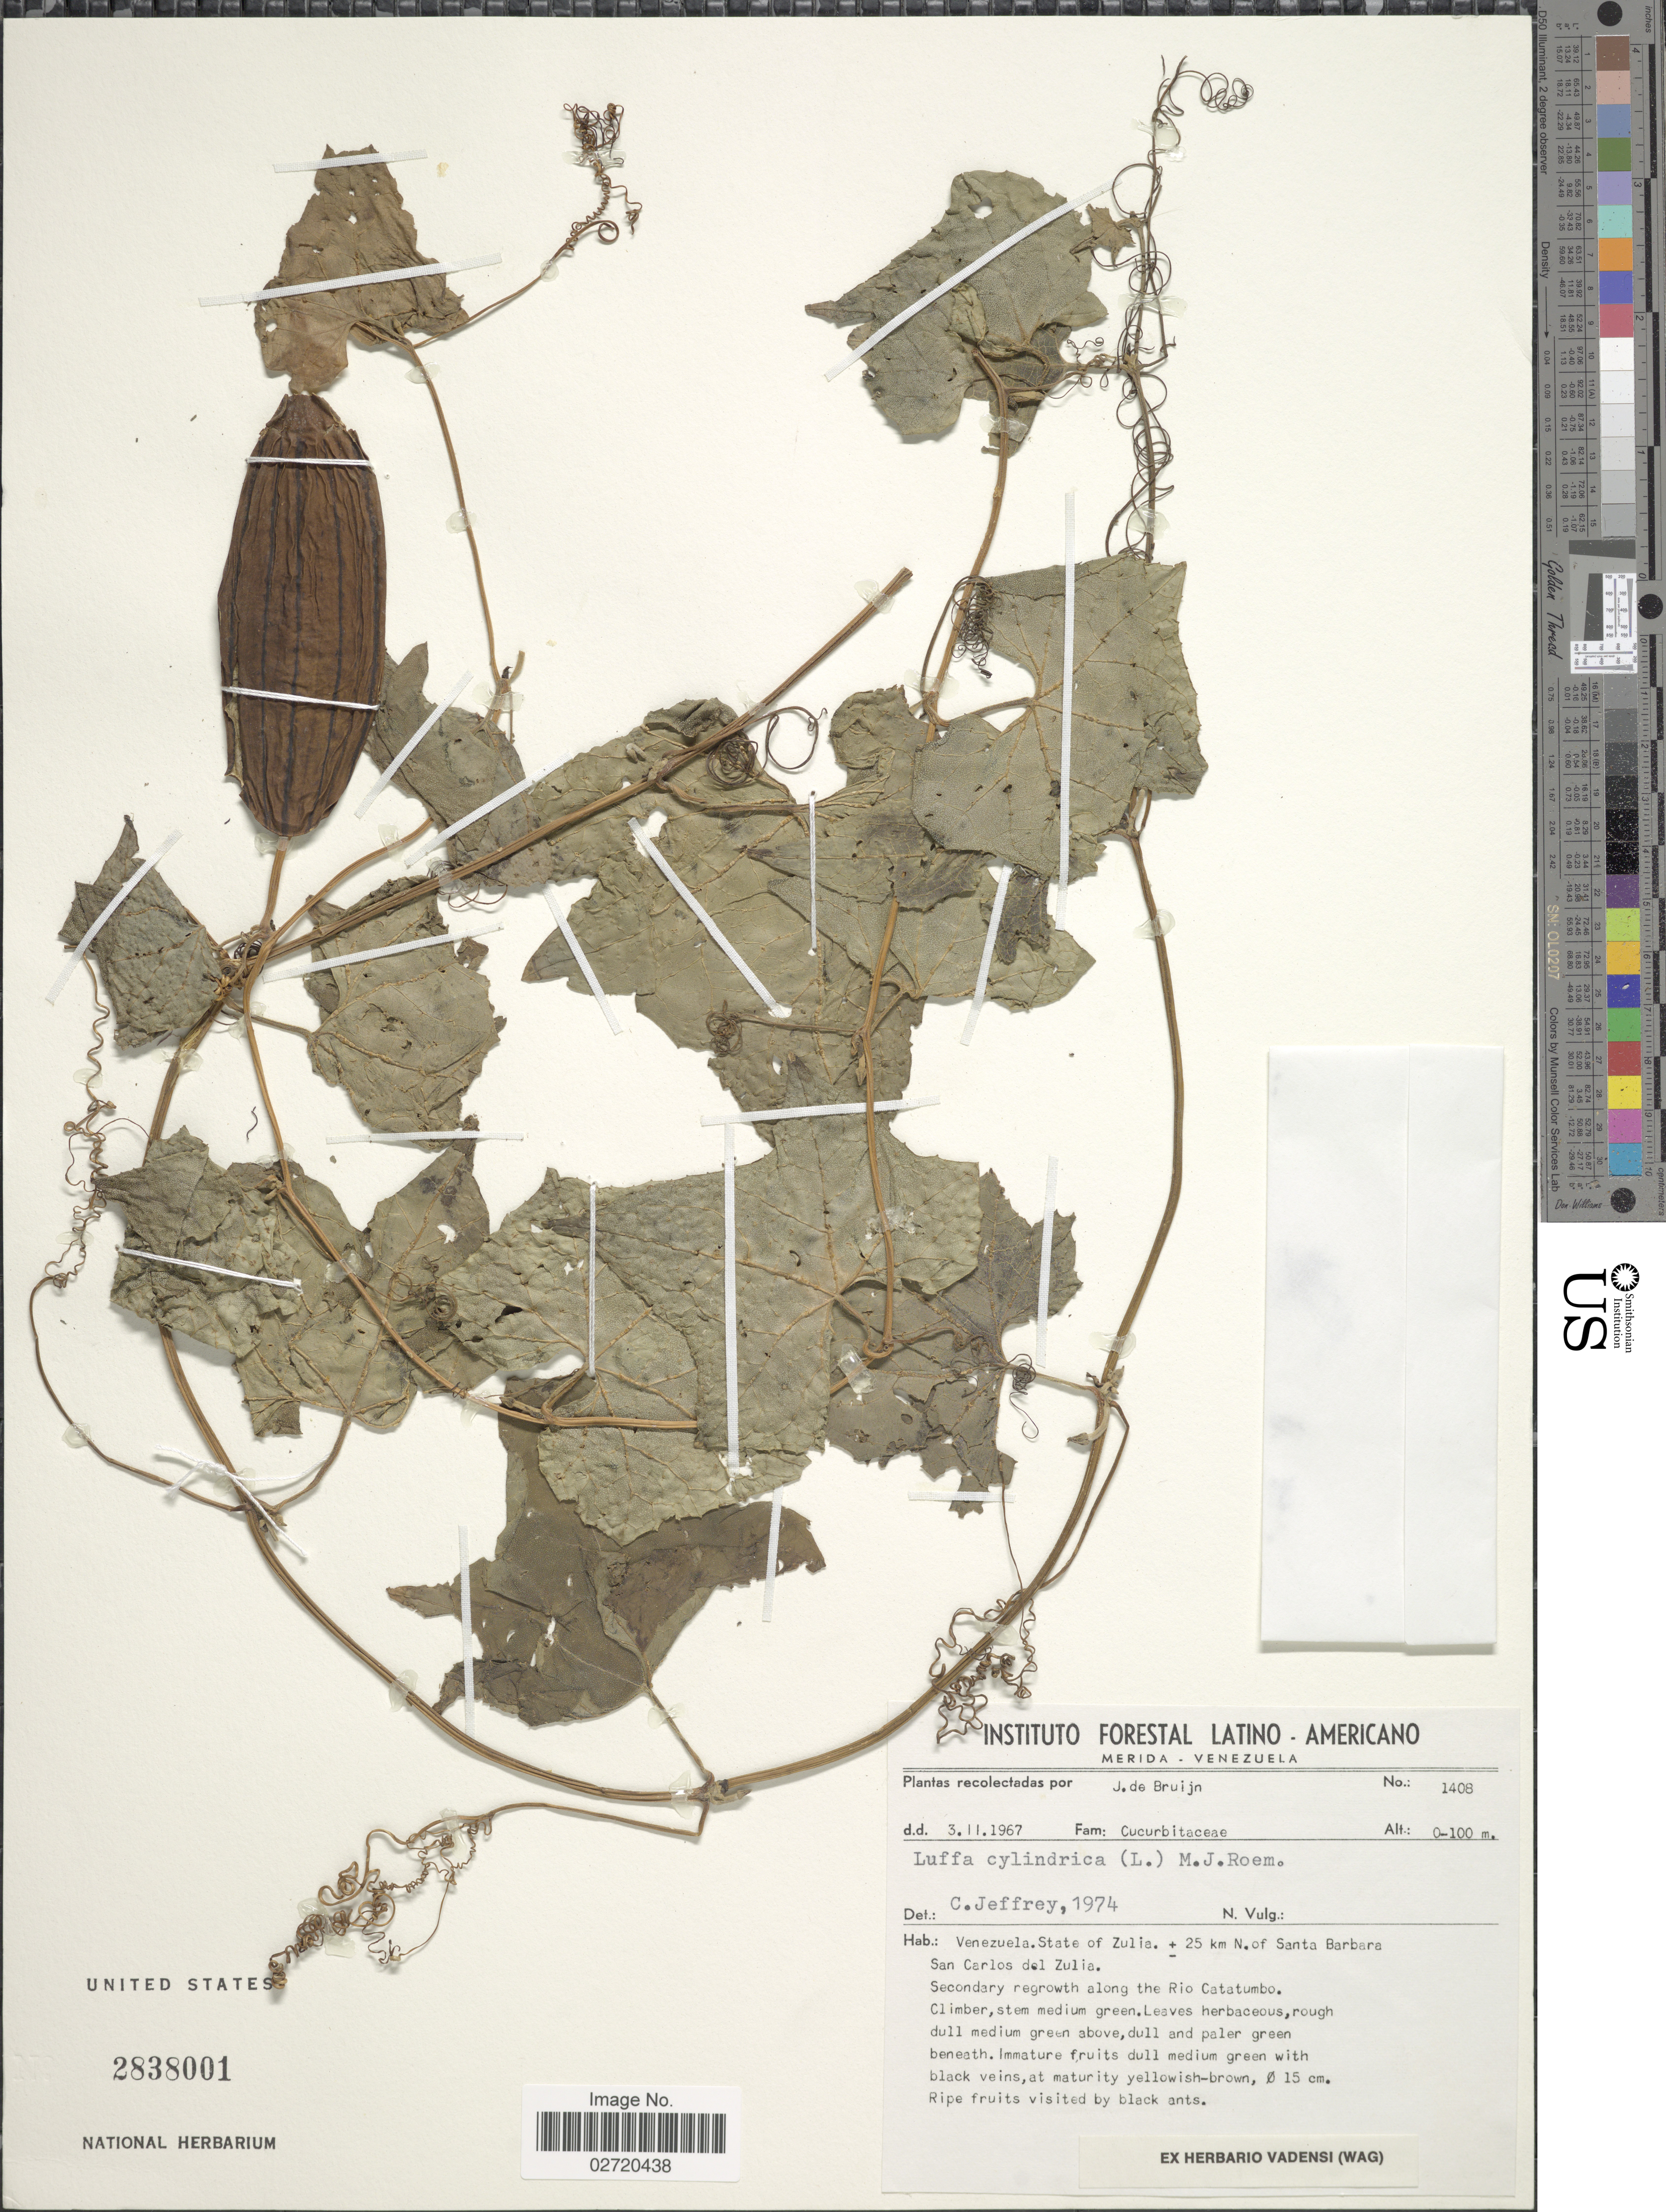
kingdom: Plantae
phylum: Tracheophyta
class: Magnoliopsida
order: Cucurbitales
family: Cucurbitaceae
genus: Luffa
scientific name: Luffa aegyptiaca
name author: Mill.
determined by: Strong, Mark T., (BOT), Smithsonian Institution - National Museum of Natural History (UNITED STATES)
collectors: J. Bruijn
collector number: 1408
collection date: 1967-11-03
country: Venezuela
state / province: Zulia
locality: State of Zulia, 25 km N. of Santa Barbara, San Carlos del Zulia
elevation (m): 0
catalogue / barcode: US 2838001